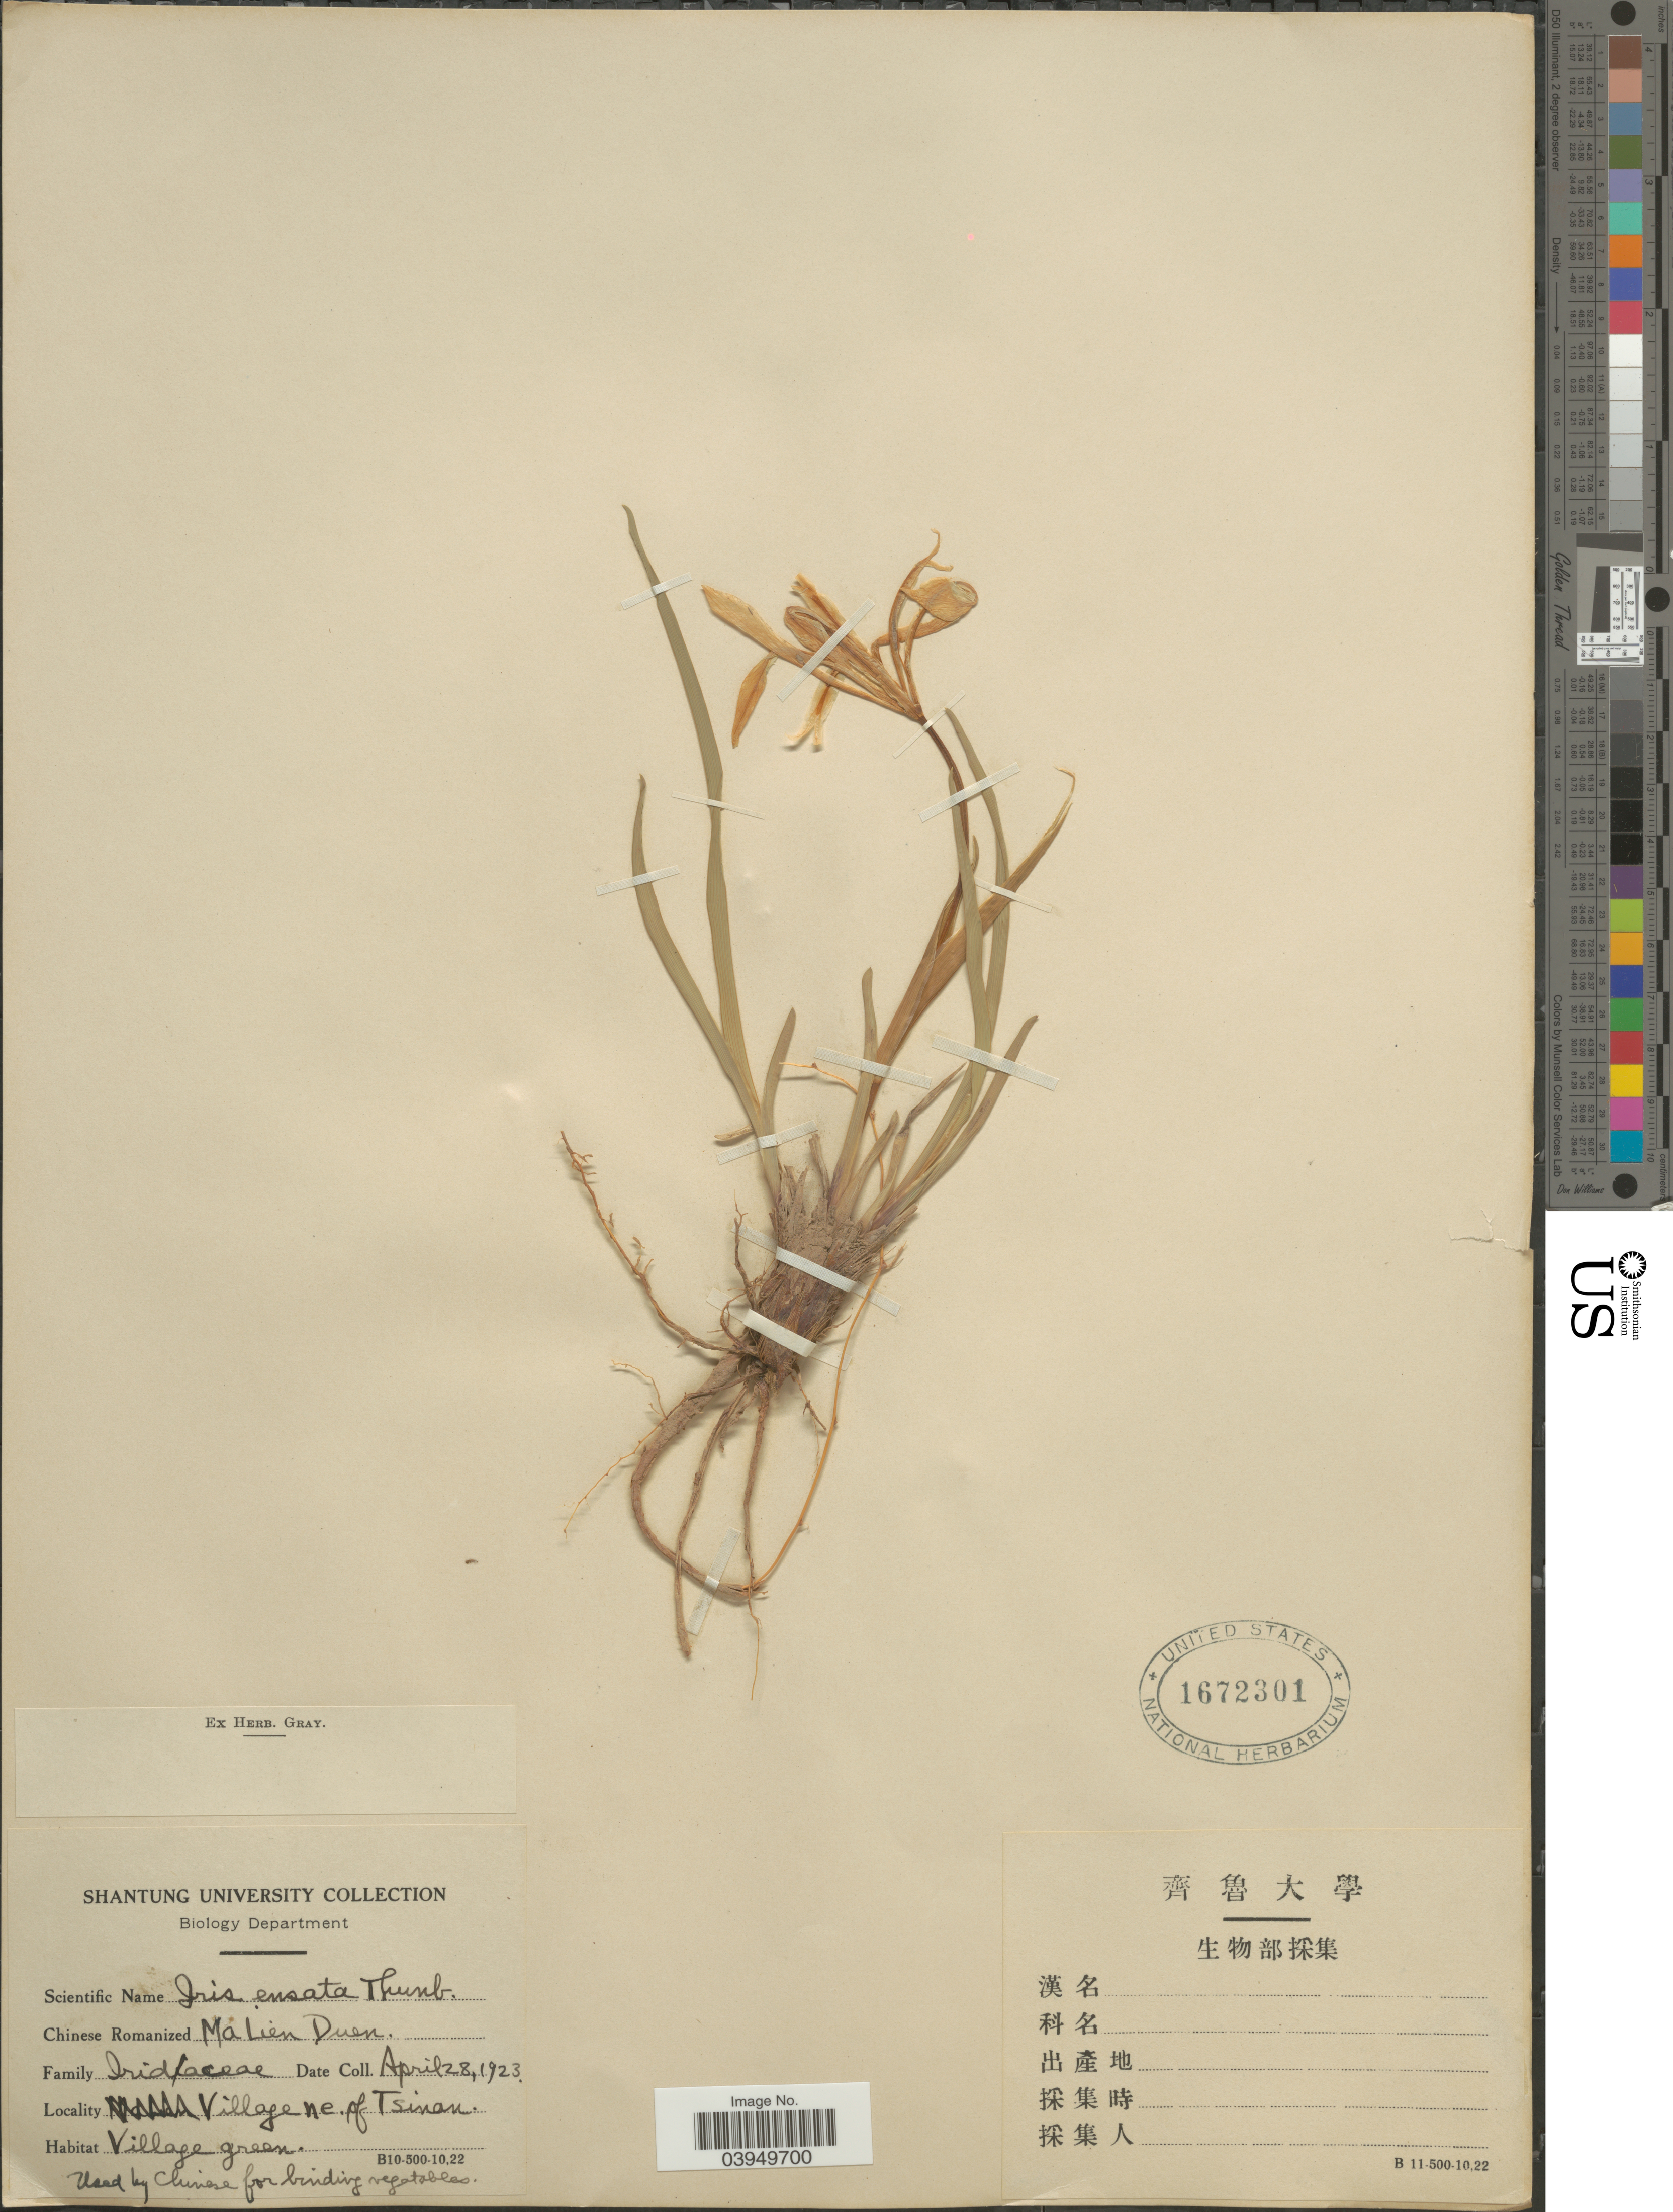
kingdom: Plantae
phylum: Tracheophyta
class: Liliopsida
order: Asparagales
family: Iridaceae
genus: Iris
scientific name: Iris ensata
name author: Thunb.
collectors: Shantung University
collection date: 1923-04-28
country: China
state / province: Shandong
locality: Village ne. of Tsinan.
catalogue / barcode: US 1672301